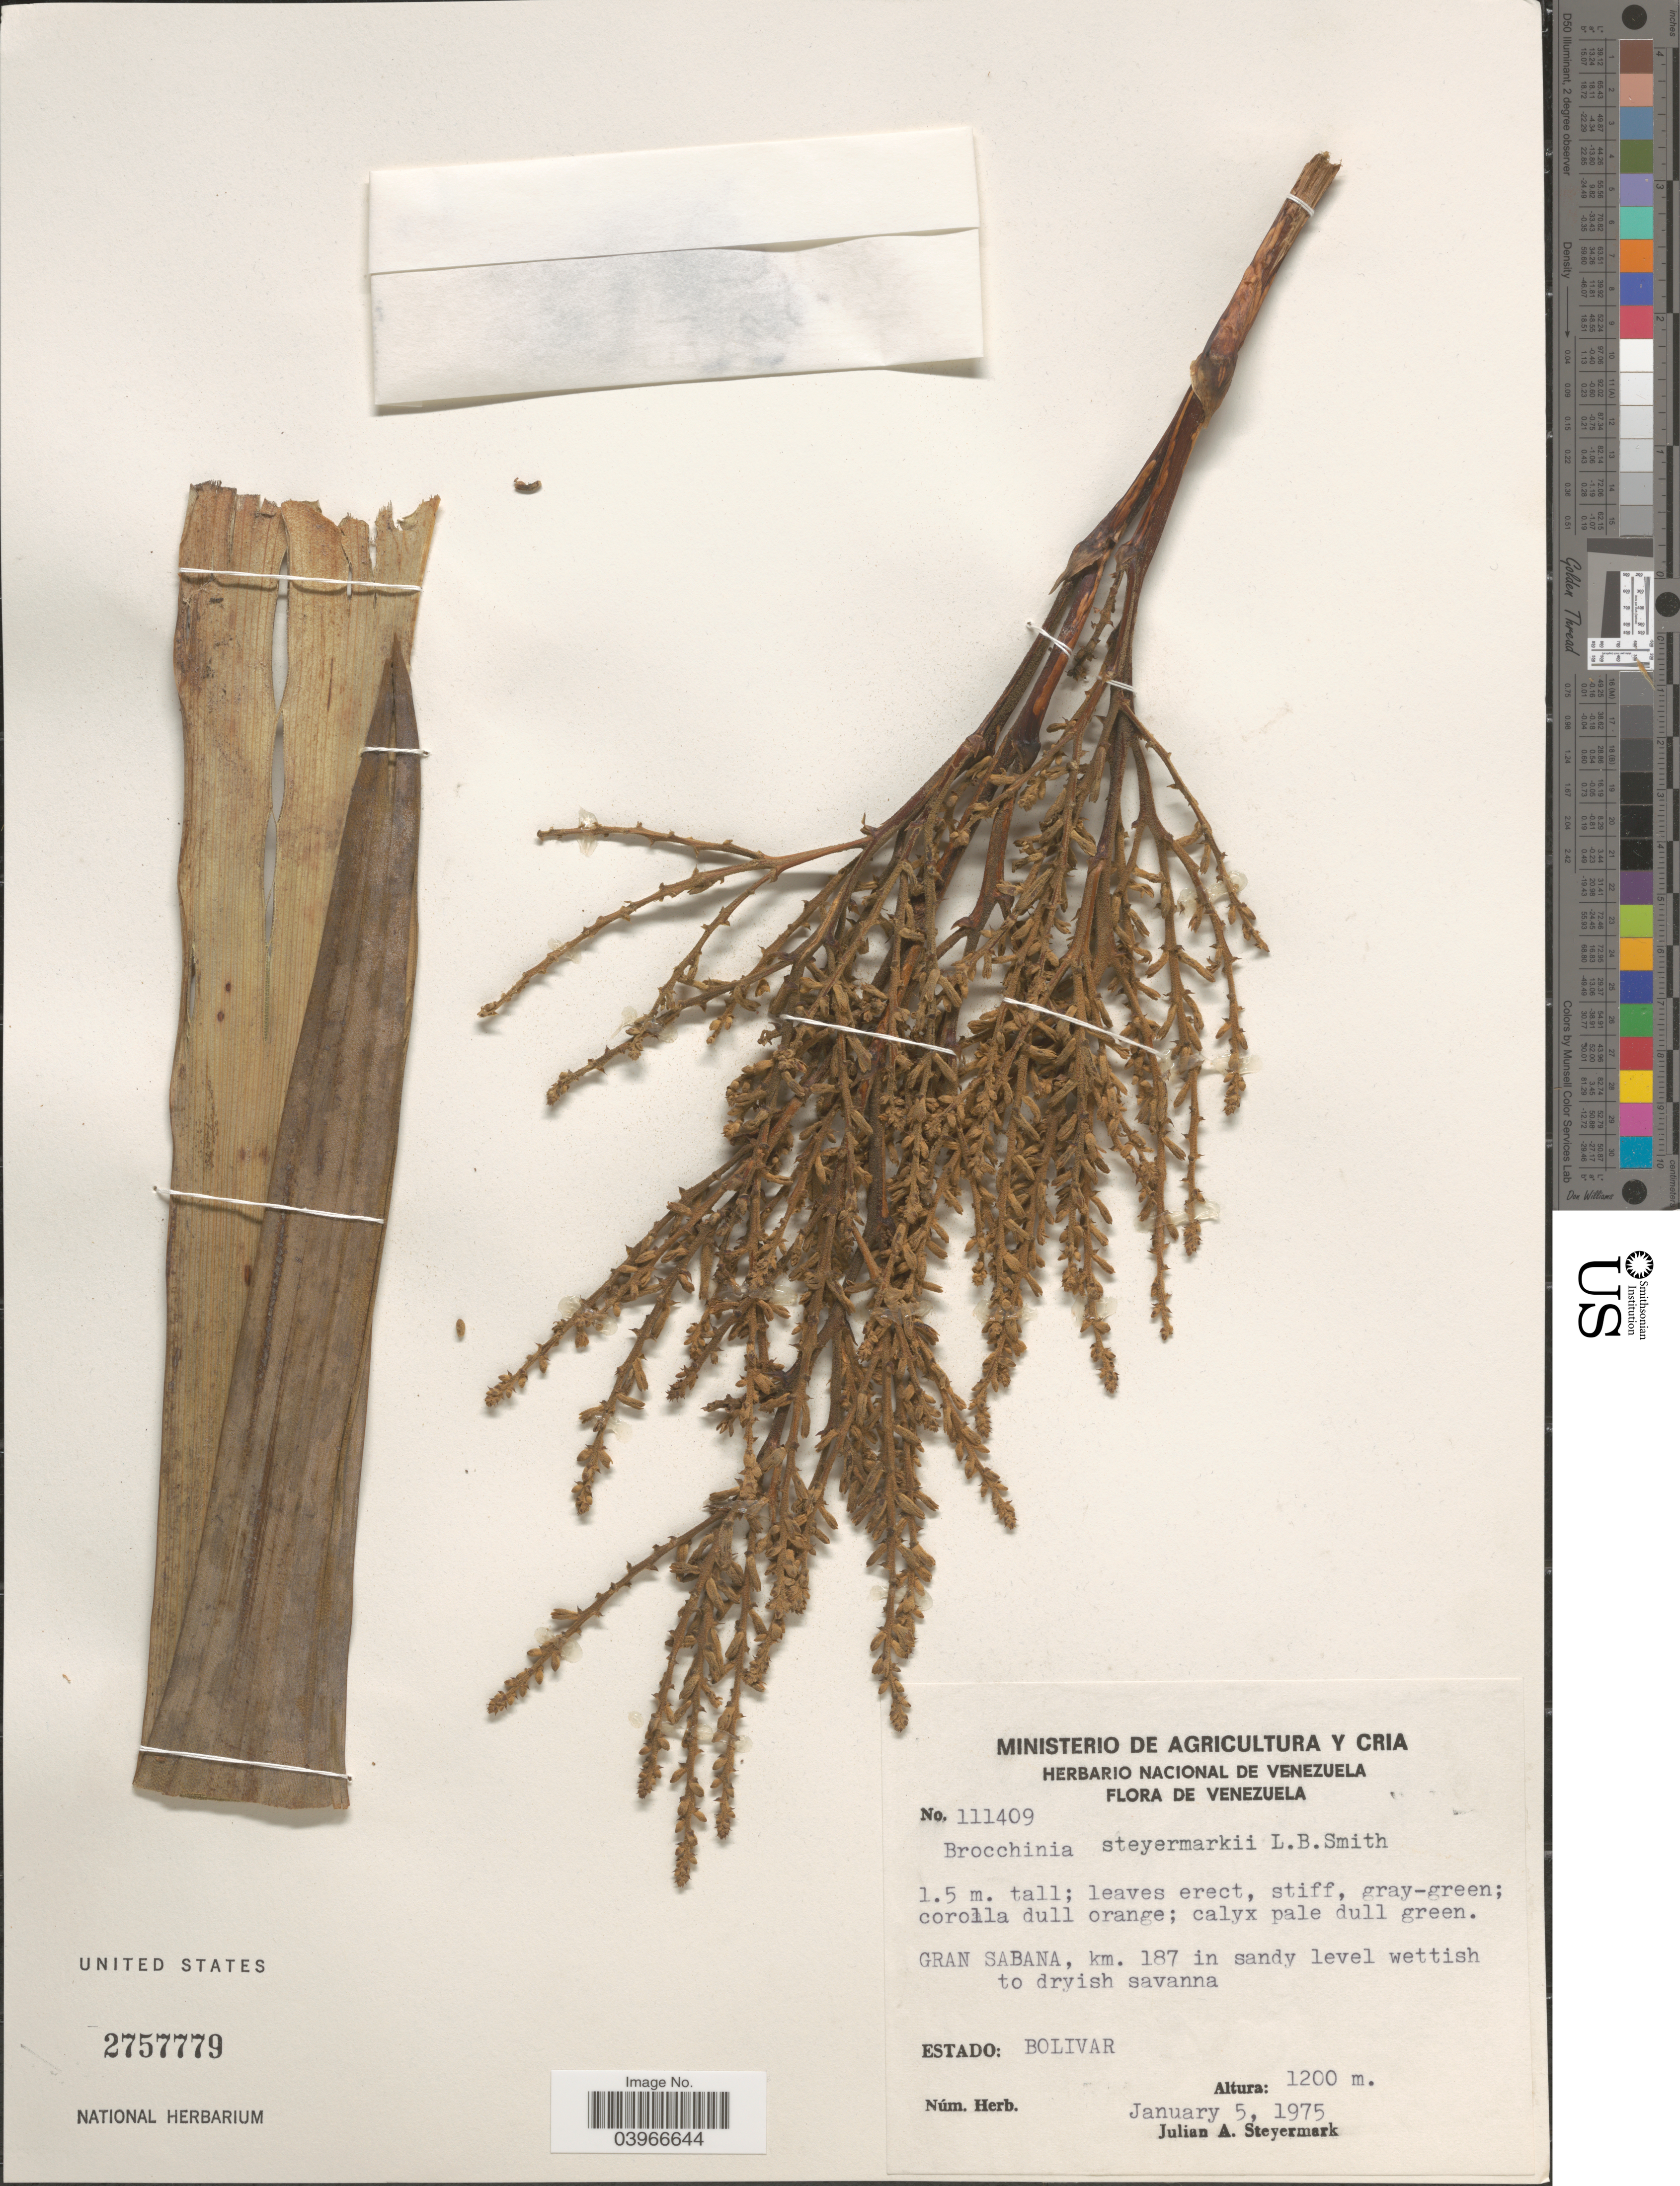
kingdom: Plantae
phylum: Tracheophyta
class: Liliopsida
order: Poales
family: Bromeliaceae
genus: Brocchinia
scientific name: Brocchinia steyermarkii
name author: L.B. Sm.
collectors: J. Steyermark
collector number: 111409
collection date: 1975-01-05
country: Venezuela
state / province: Bolivar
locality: Gran Sabana, km. 187 in sandy level wettish to dryish savanna.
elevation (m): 1200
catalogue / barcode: US 2757779